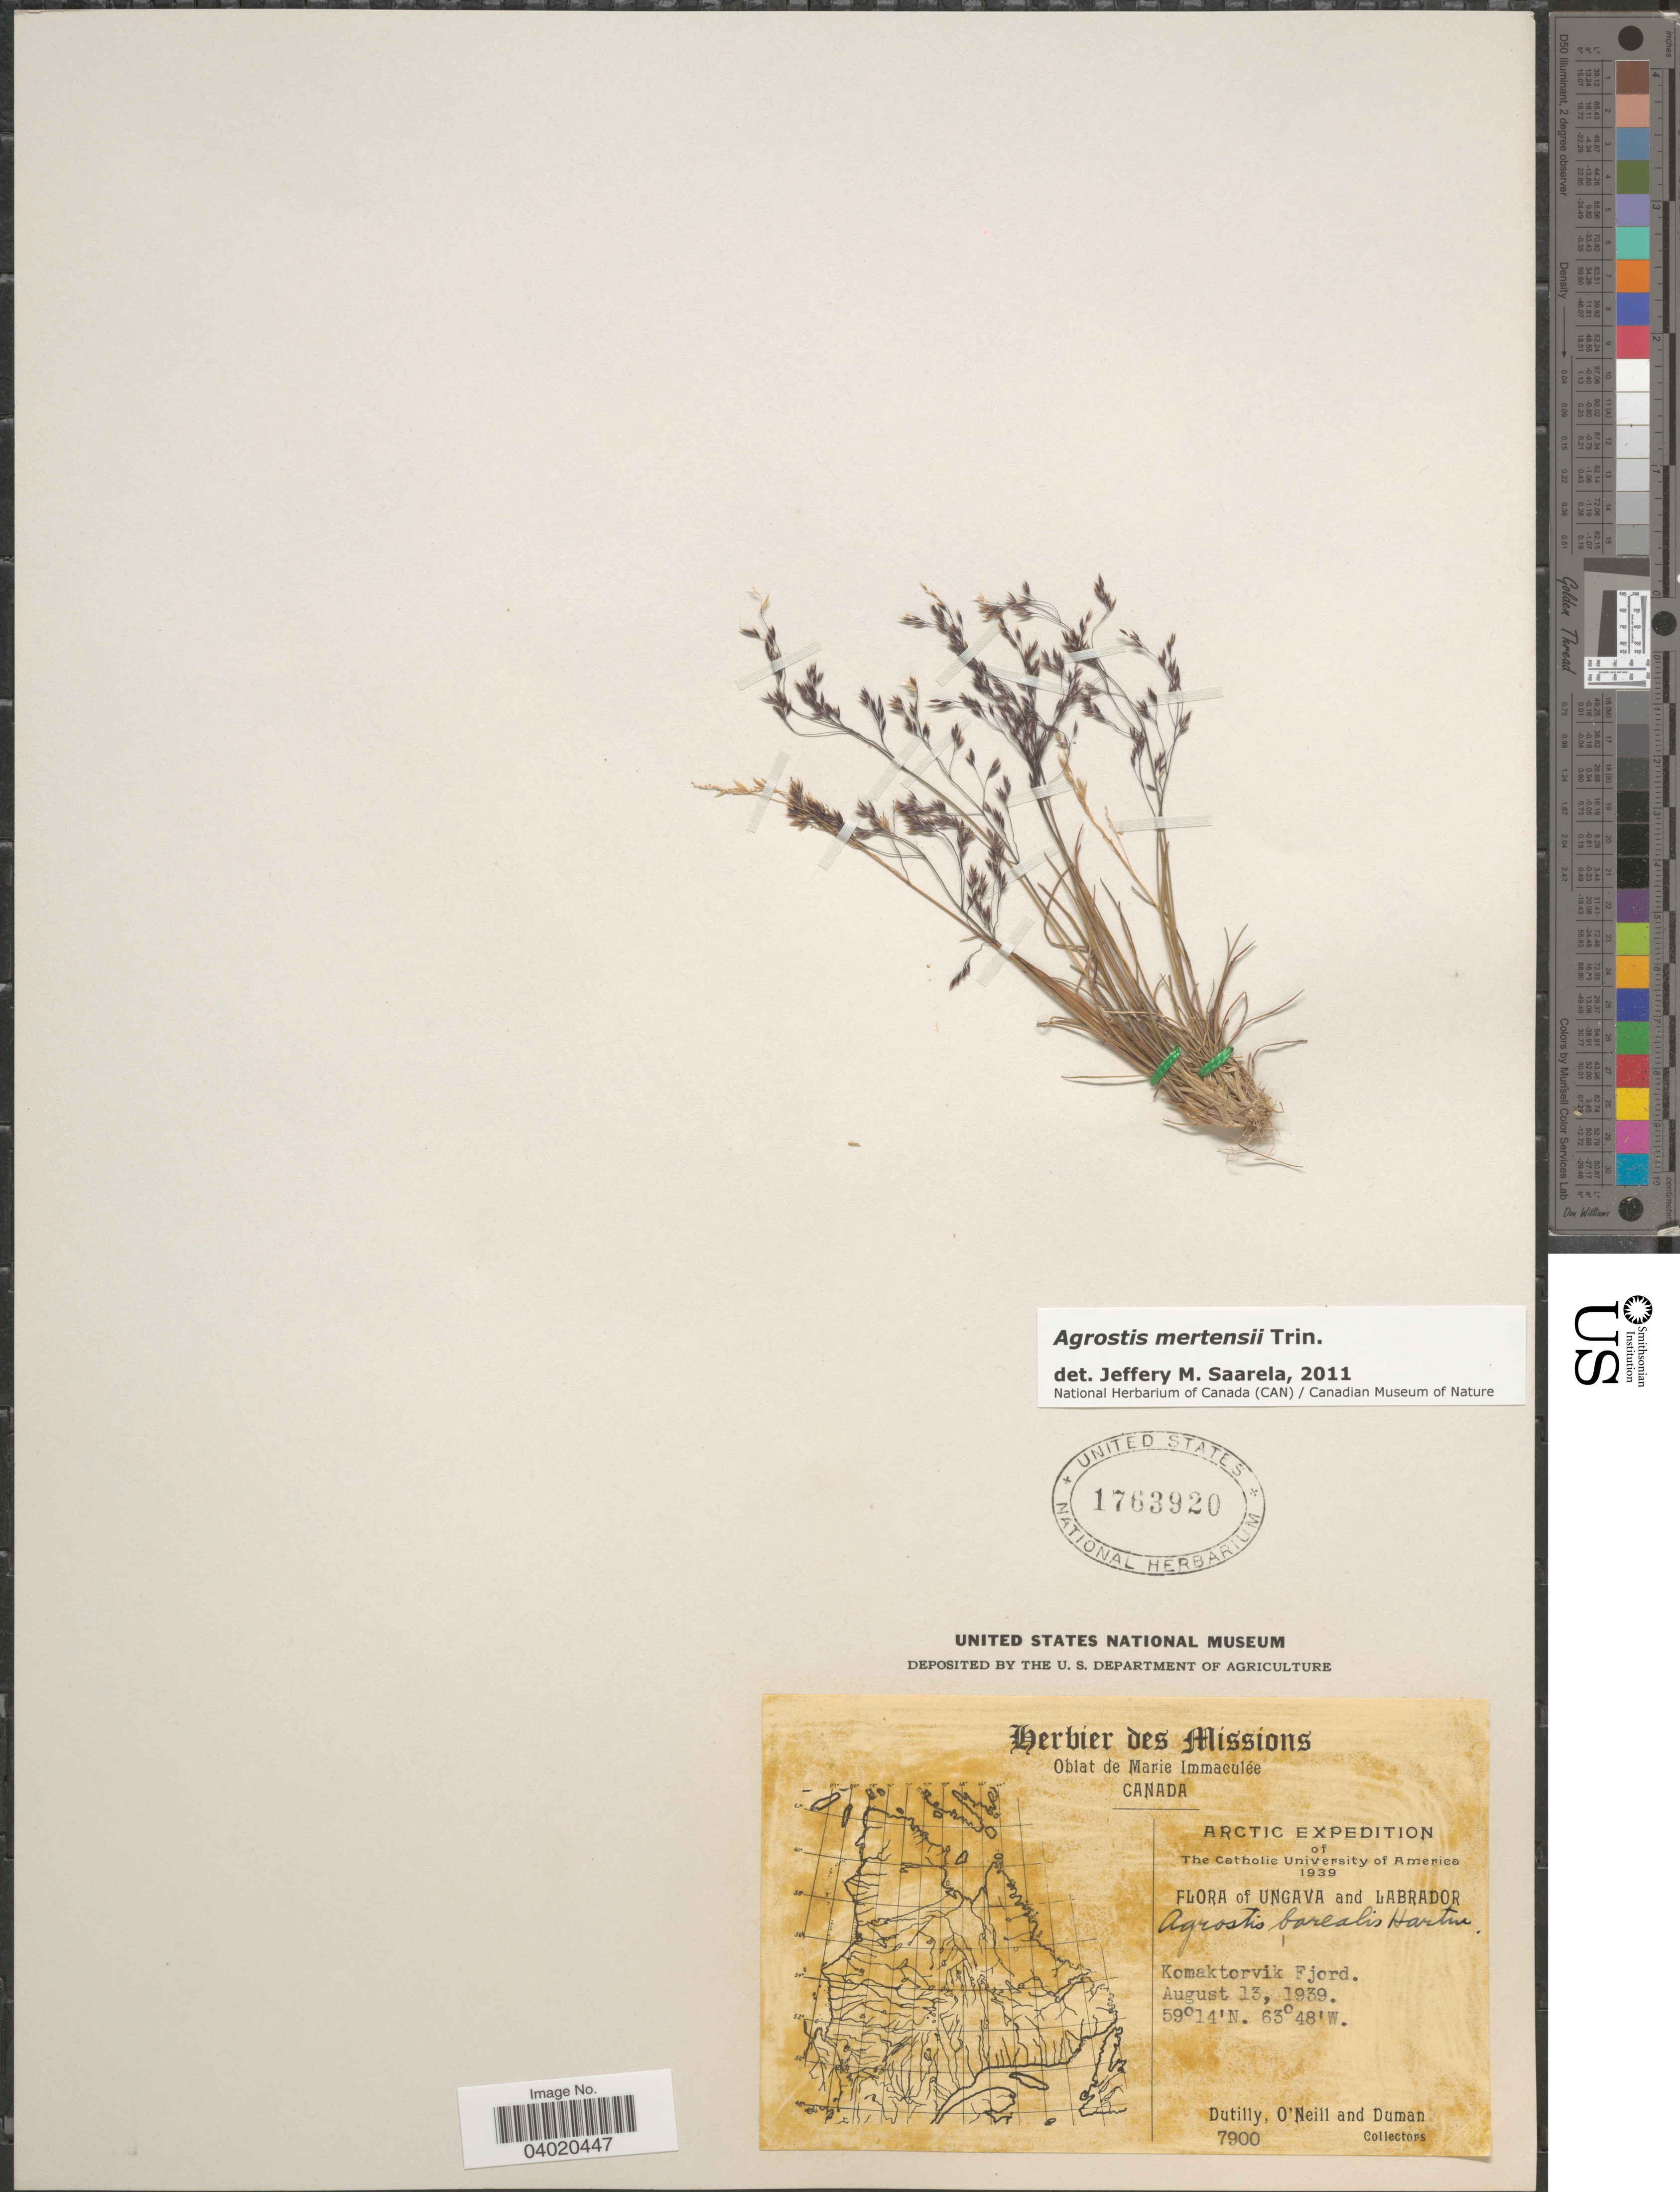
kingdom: Plantae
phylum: Tracheophyta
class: Liliopsida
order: Poales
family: Poaceae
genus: Agrostis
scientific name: Agrostis mertensii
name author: Trin.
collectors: -. Dutilly, O' Neill & -. Duman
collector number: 7900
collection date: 1939-08-13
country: Canada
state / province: Newfoundland and Labrador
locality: Ungava and Labrador. Komaktorvik Fjord.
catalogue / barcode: US 1763920